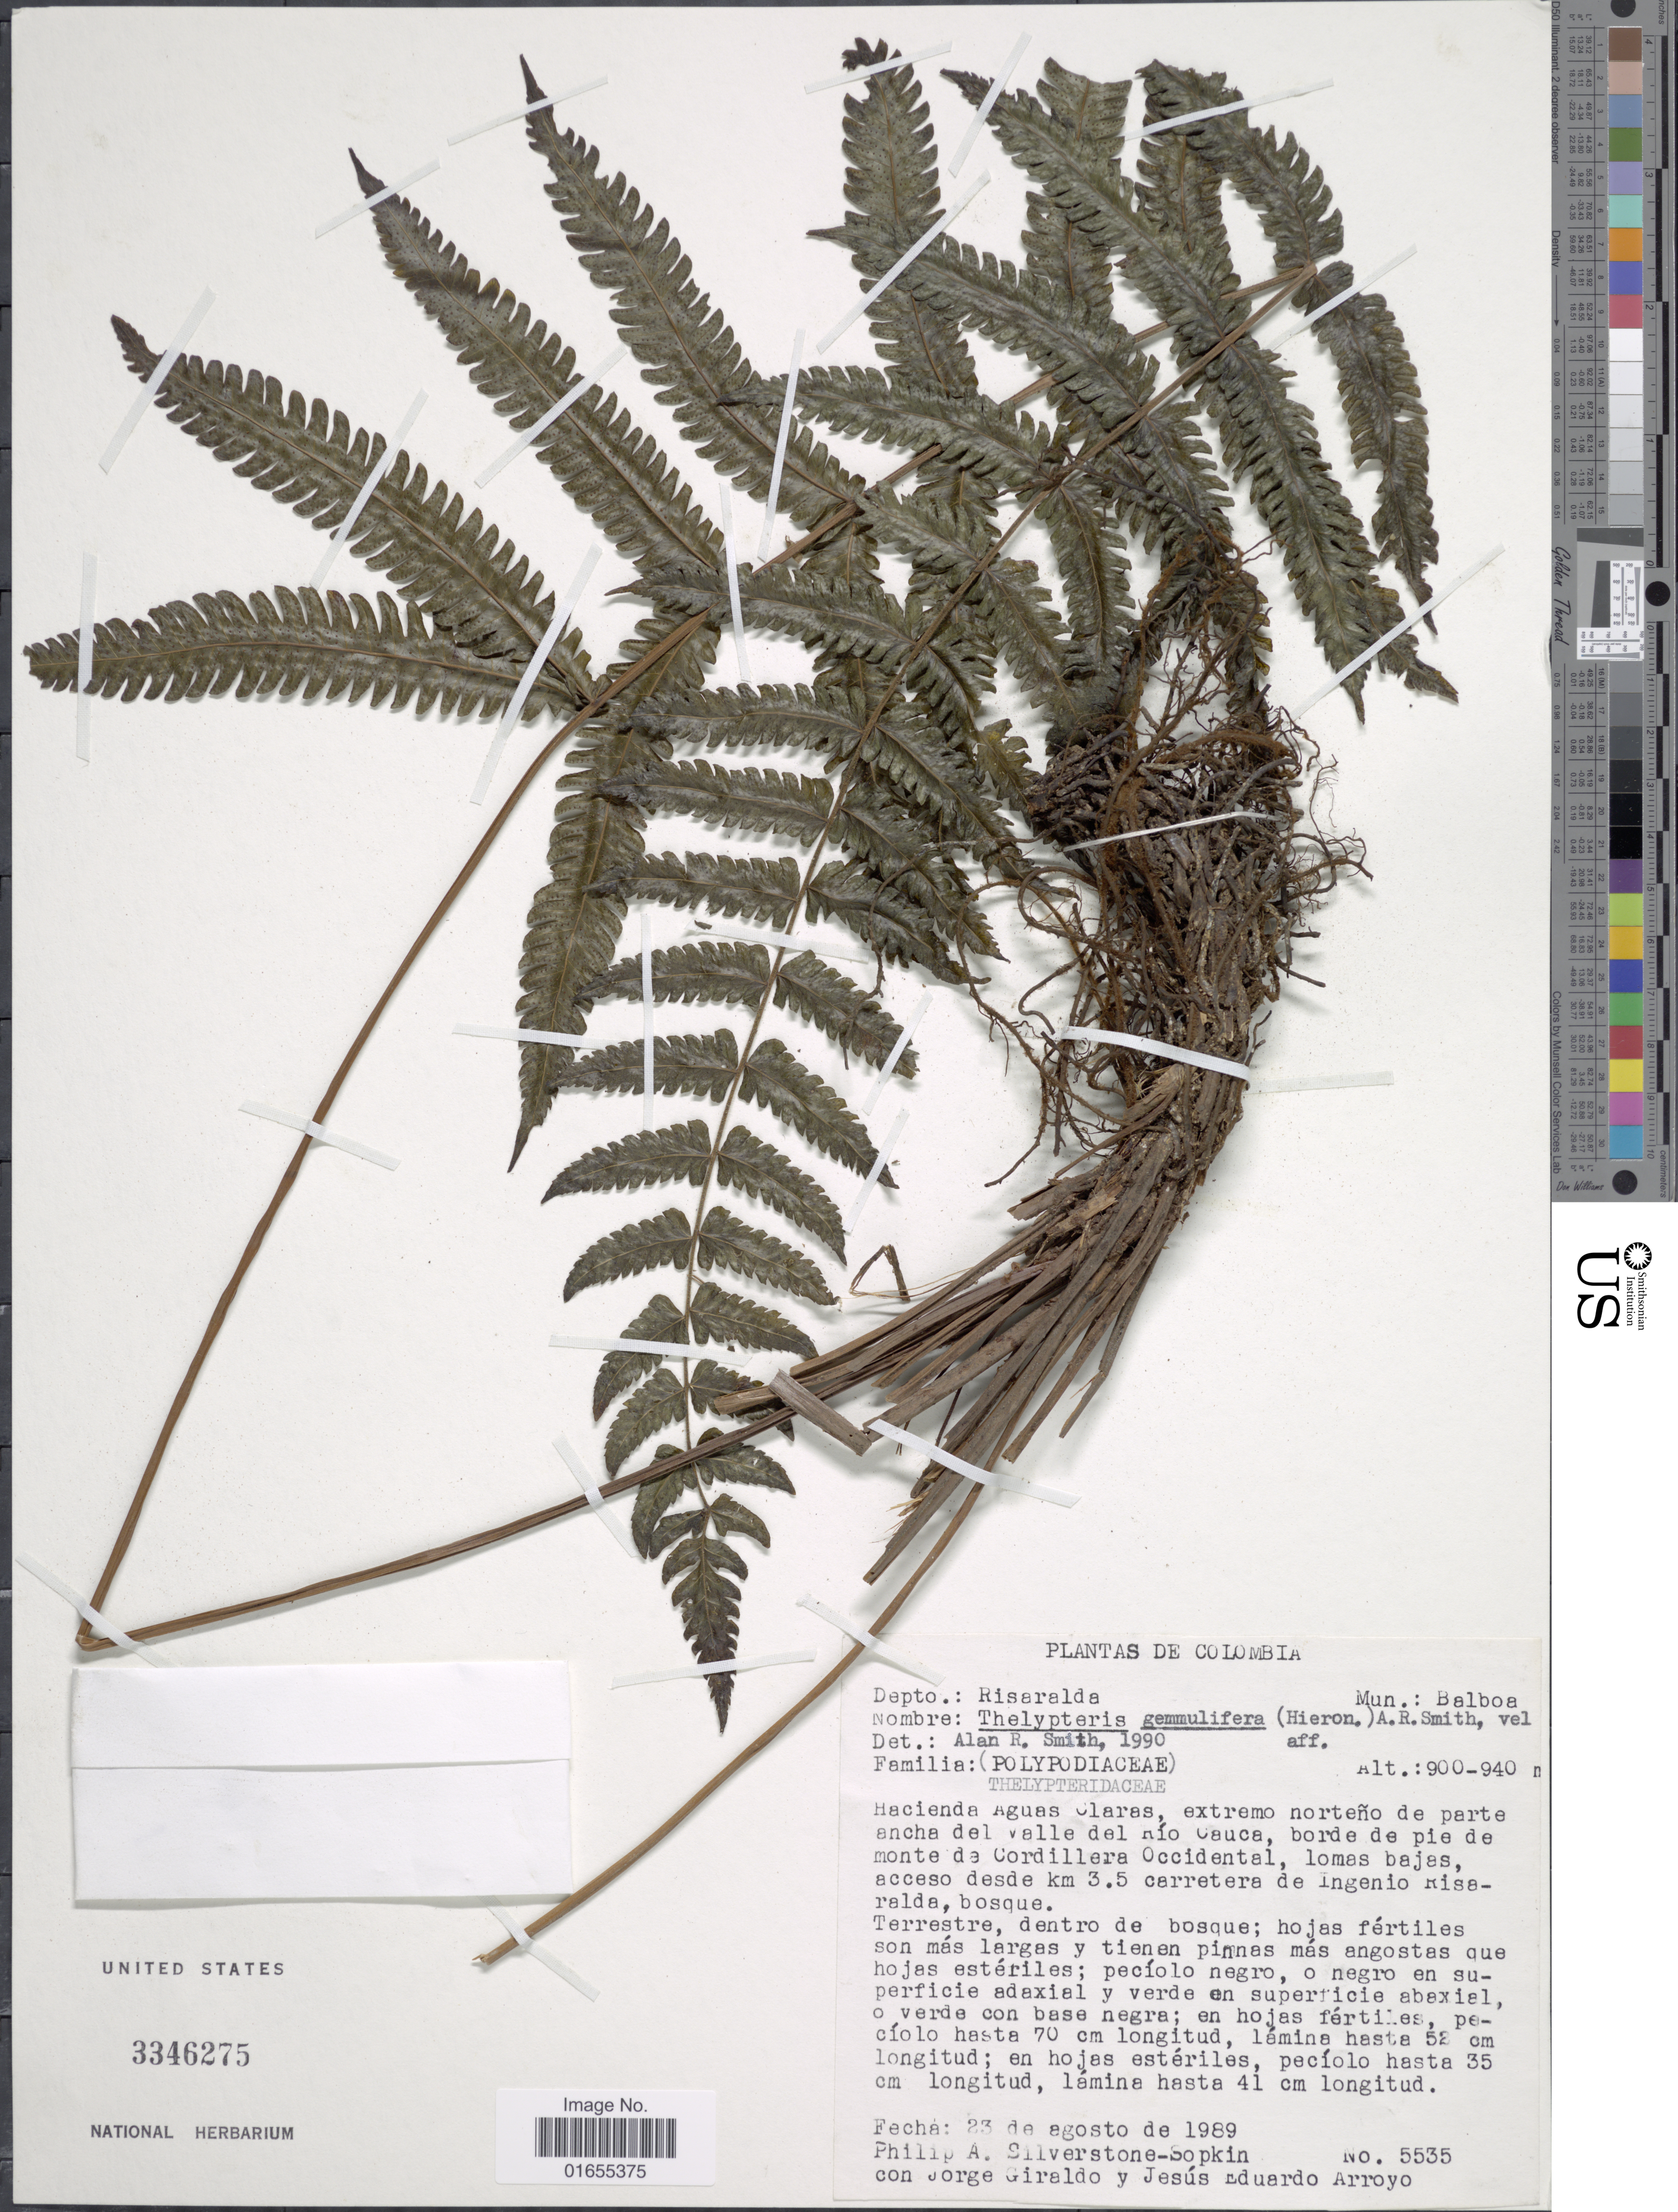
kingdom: Plantae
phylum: Tracheophyta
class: Polypodiopsida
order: Polypodiales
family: Thelypteridaceae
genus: Goniopteris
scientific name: Goniopteris gemmulifera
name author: (Hieron.) A.R. Sm. & D. Löve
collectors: P. A. Silverstone-Sopkin, J. Giraldo & J. Eduardo Arroyo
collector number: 5535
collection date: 1989-08-23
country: Colombia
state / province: Risaralda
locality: Hacienda Aguas Claras, extremo nortena de parte ancha del valle del Rio Cauca, borde de pie de monte de Cordillera Occidental, lomas bajas, acceso desde km 3.5 carretere de Ingenio Riseralda, bosque.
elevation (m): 900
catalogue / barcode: US 3346275